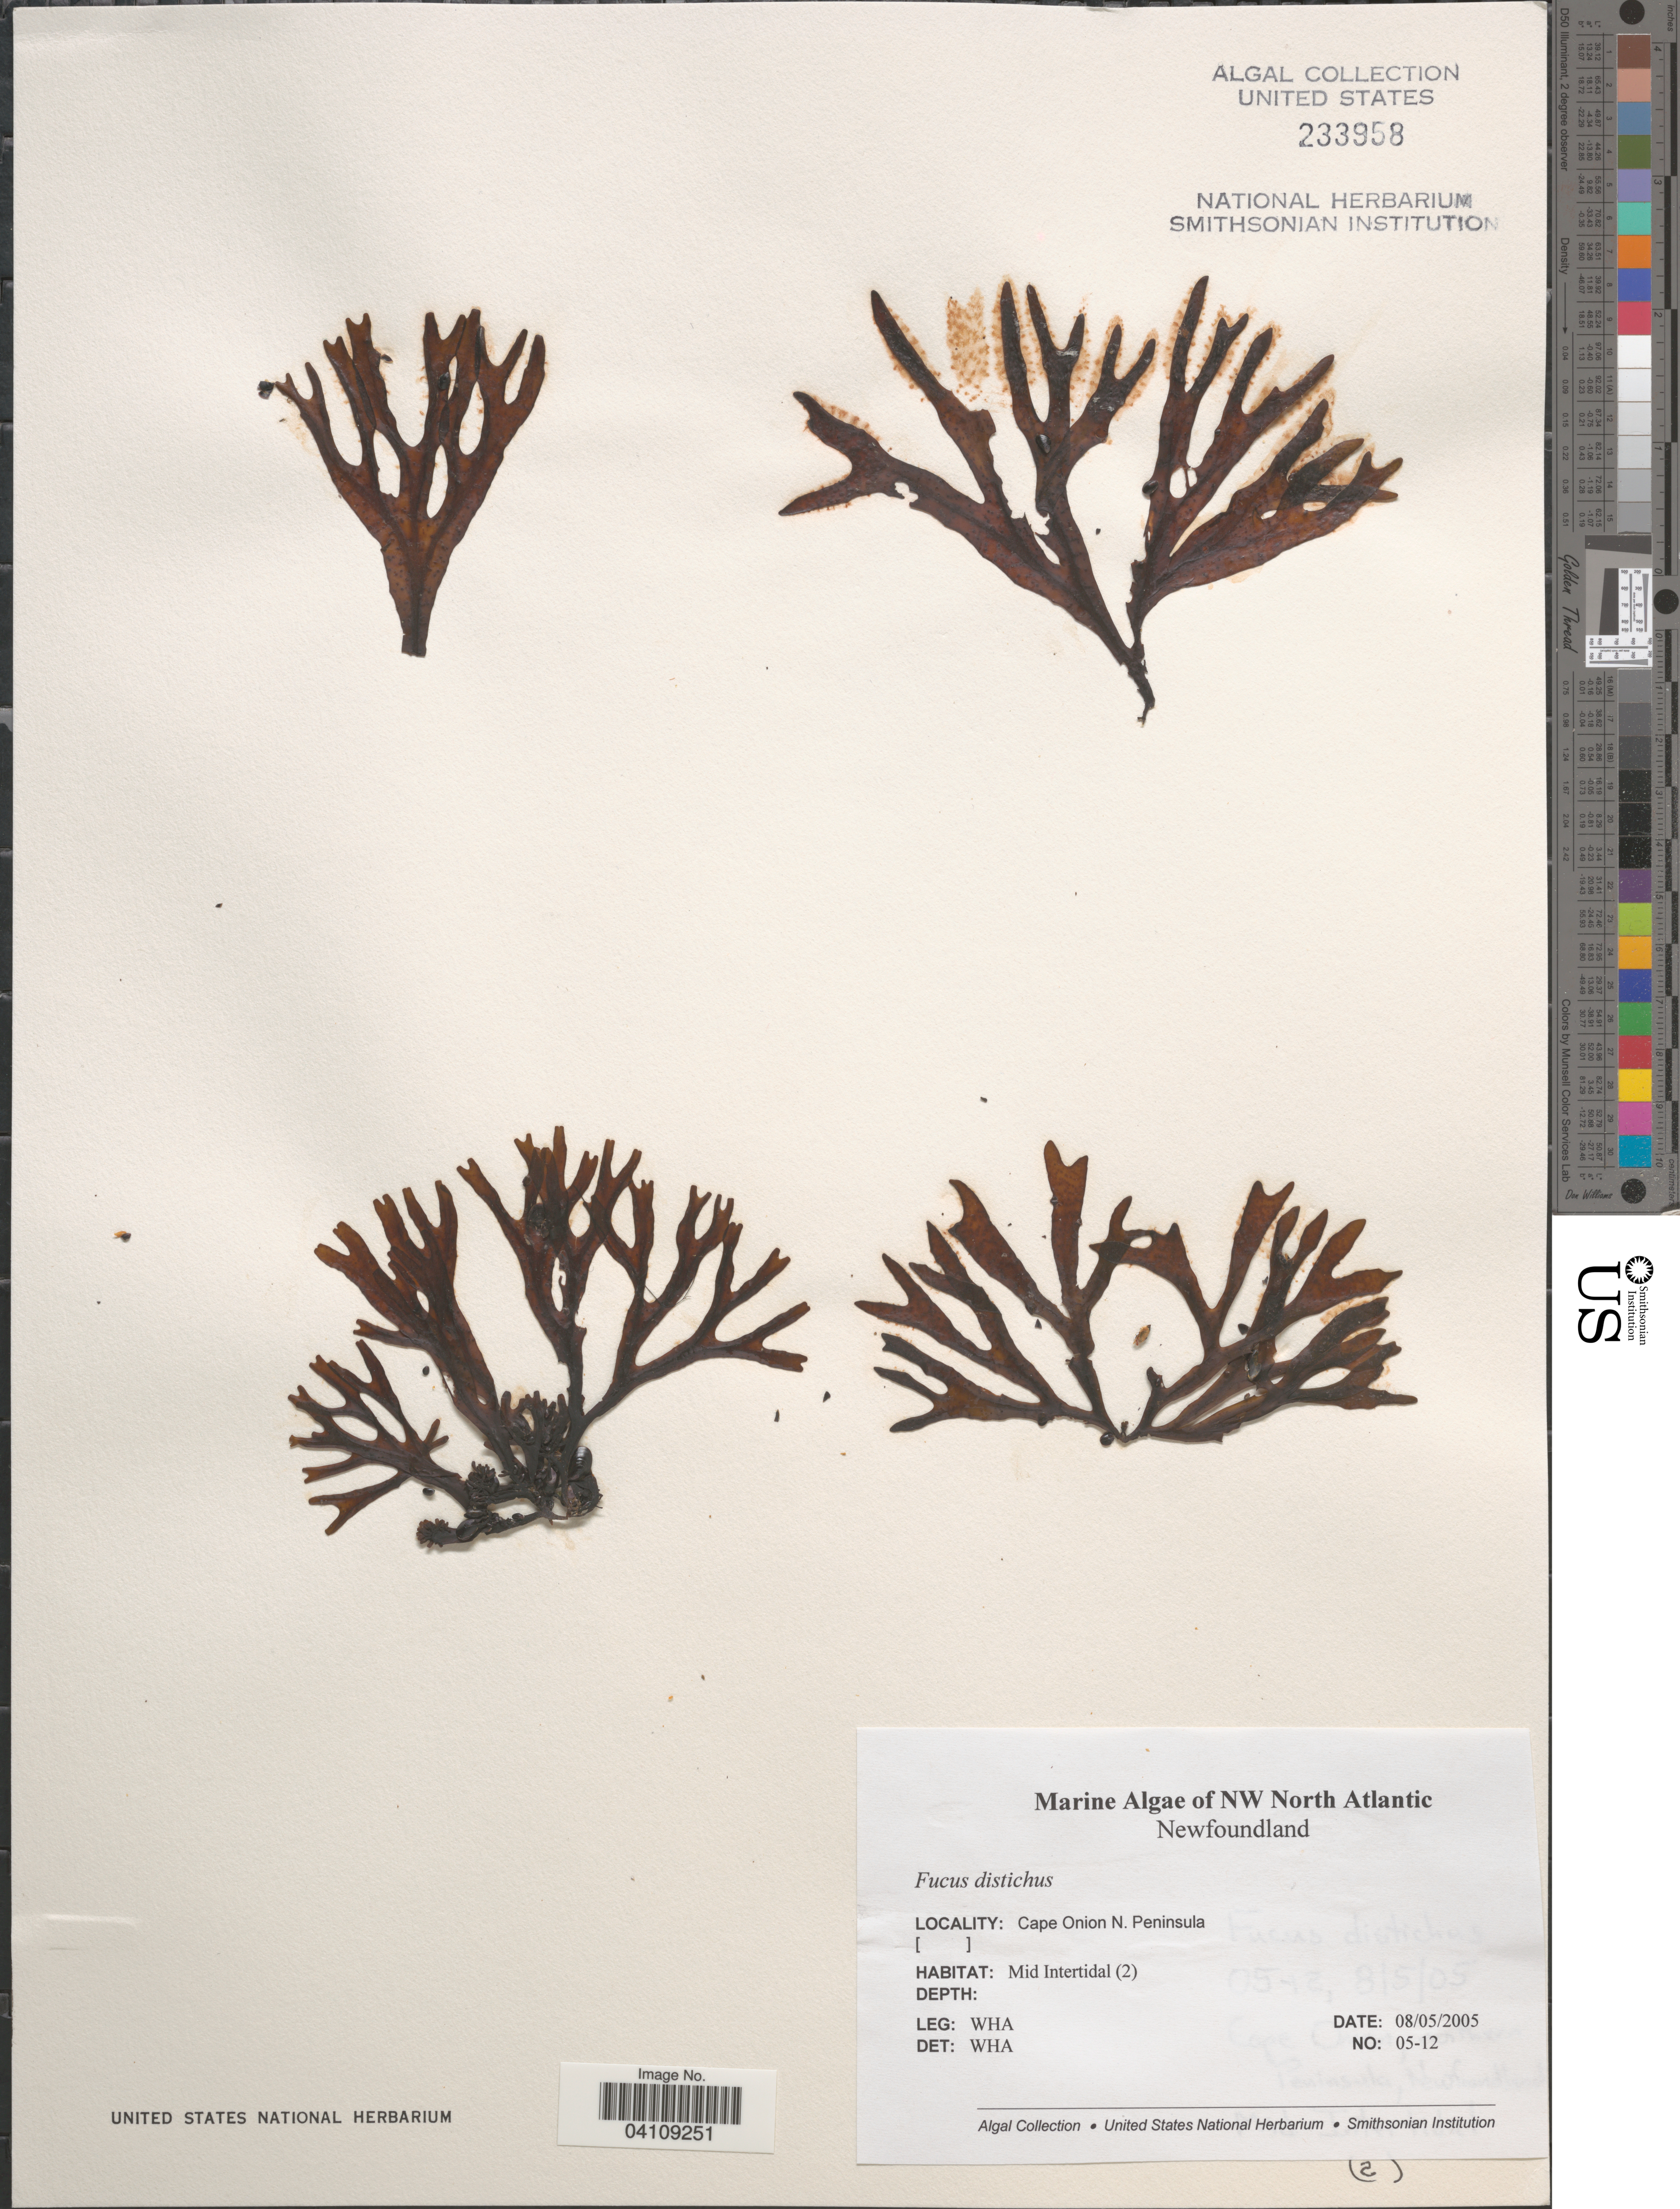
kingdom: Chromista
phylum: Ochrophyta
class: Phaeophyceae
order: Fucales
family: Fucaceae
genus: Fucus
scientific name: Fucus distichus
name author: L.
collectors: W. H. Adey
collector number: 05-12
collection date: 2005-08-05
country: Canada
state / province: Newfoundland and Labrador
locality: NW North Atlantic. Cape Onion, N. Peninsula. Mid Intertidal (2).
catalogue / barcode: US 233958